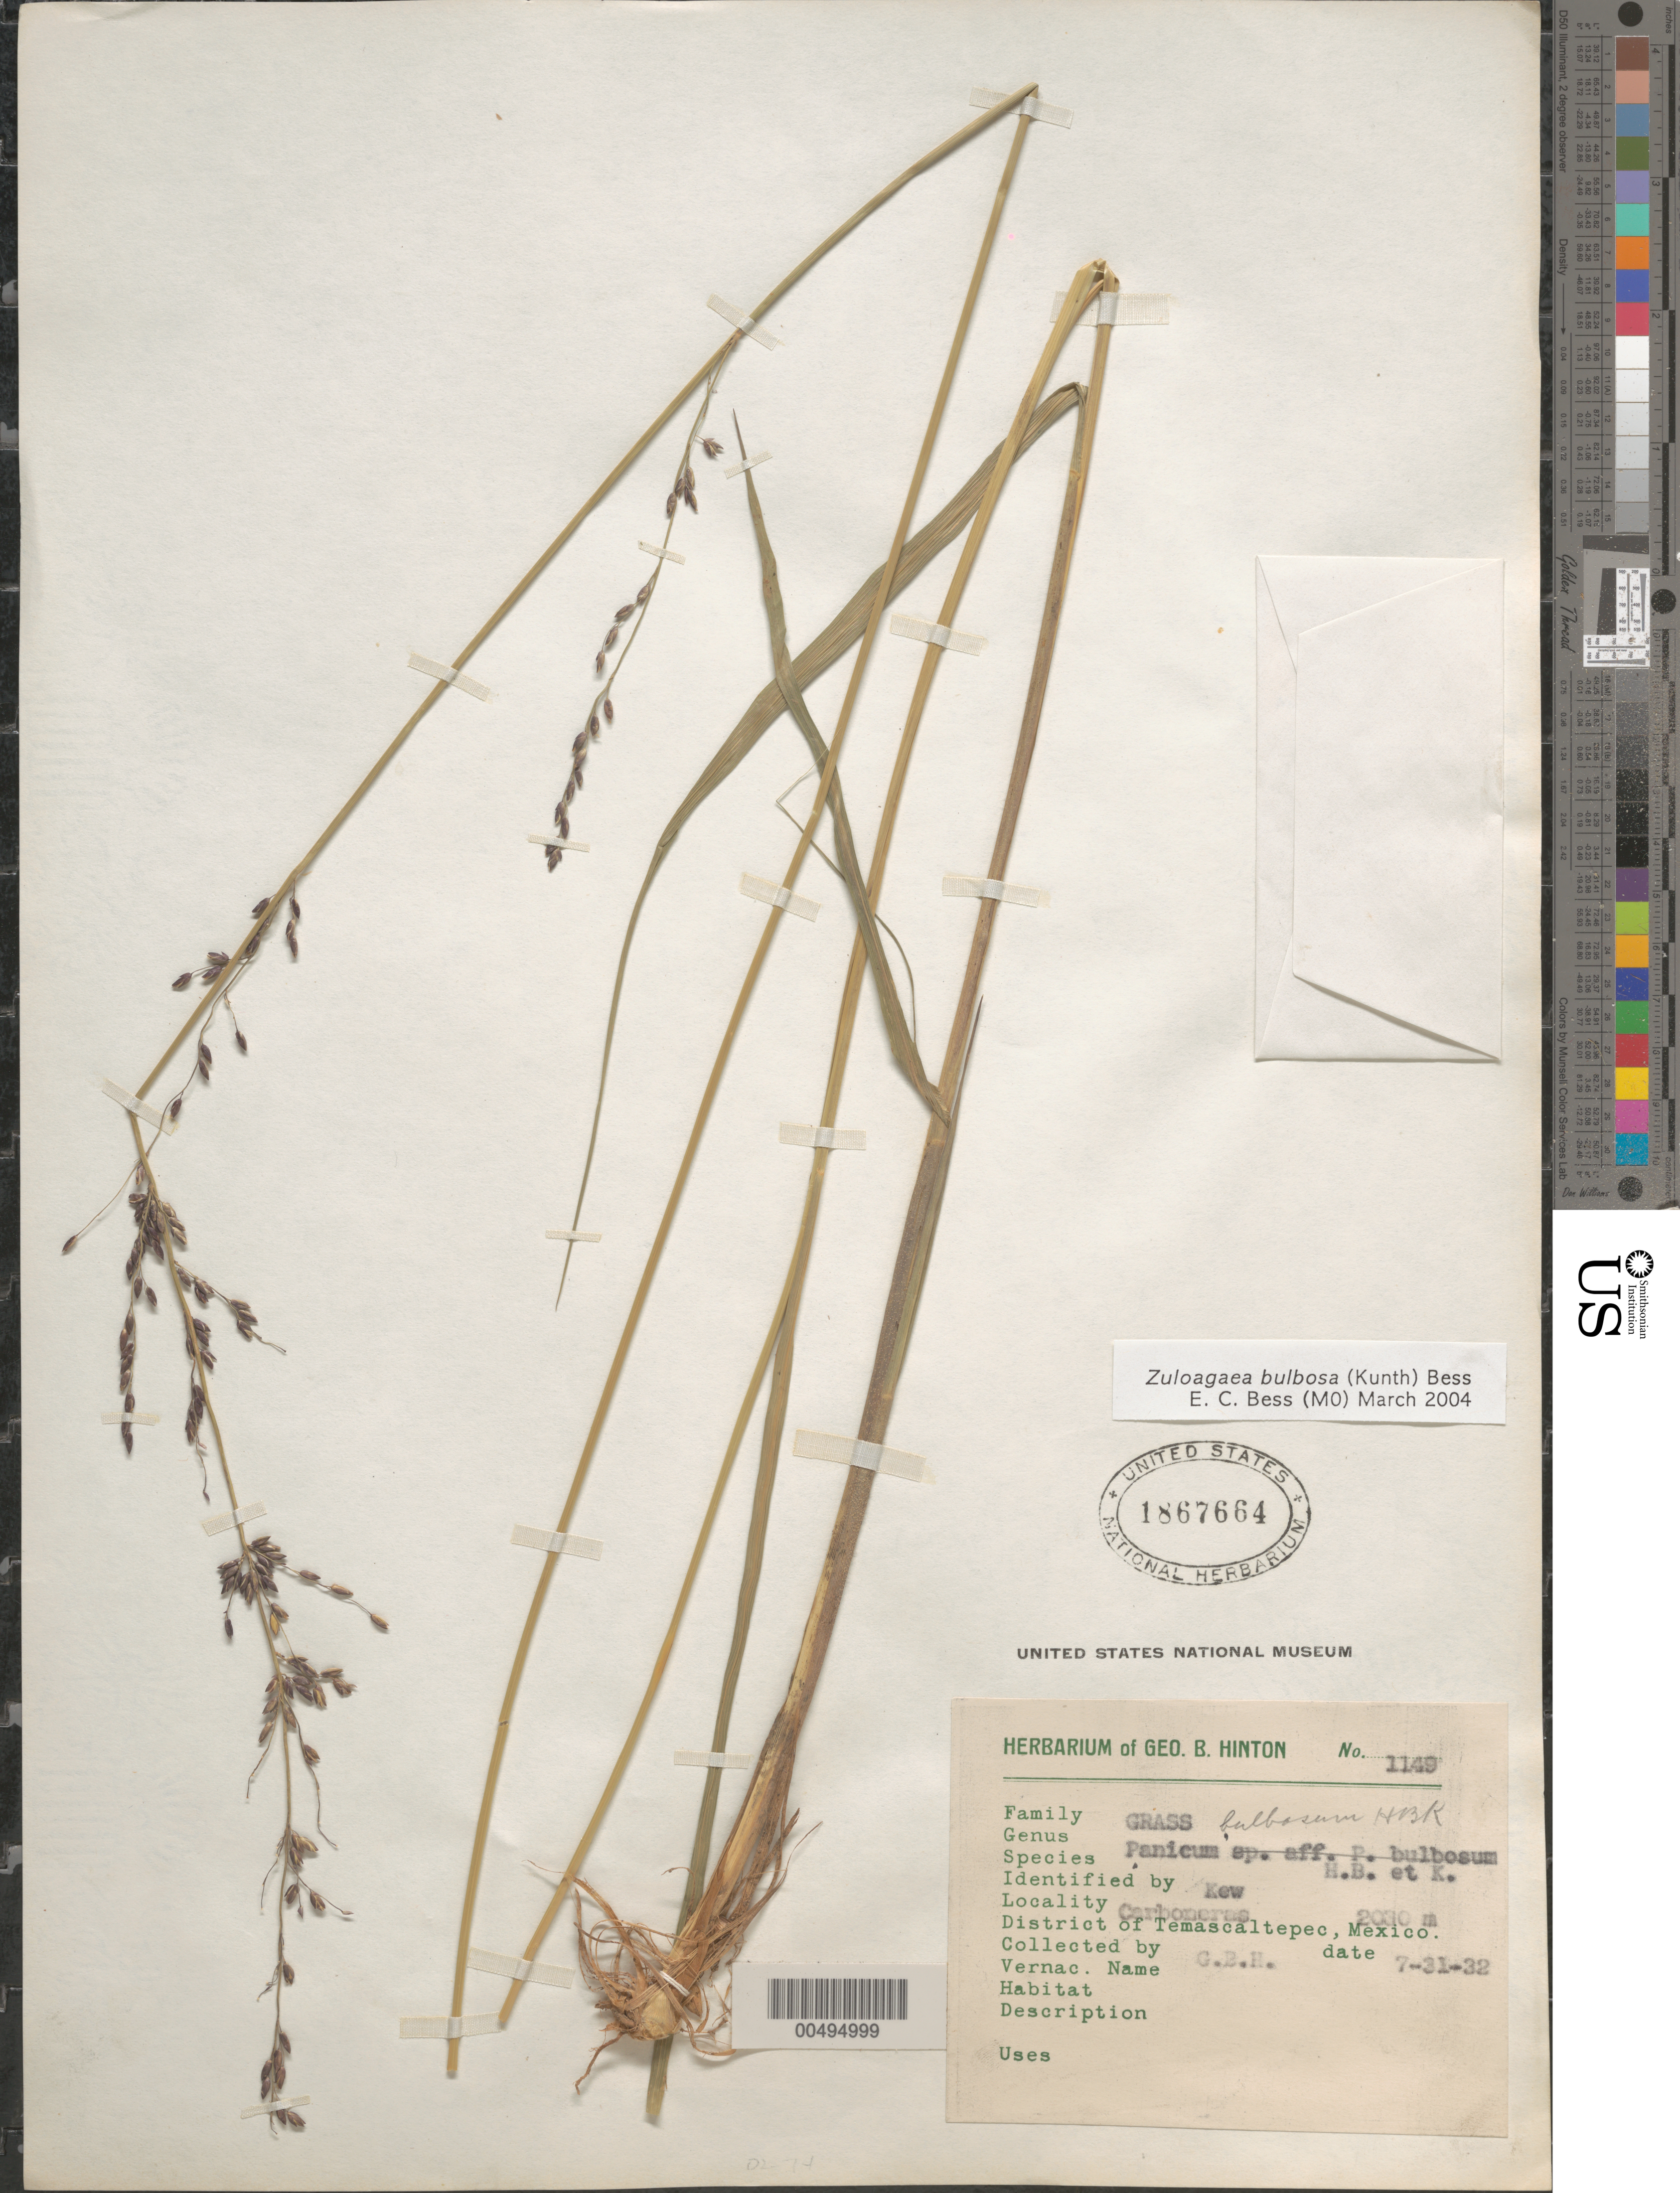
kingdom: Plantae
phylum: Tracheophyta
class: Liliopsida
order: Poales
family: Poaceae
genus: Panicum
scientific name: Panicum bulbosum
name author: Kunth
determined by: Kew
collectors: G. B. Hinton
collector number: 1106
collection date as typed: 31 Jul 1932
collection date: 1932-07-31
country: Mexico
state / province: México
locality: Carboneras, Dist of Temascaltepec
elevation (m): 2630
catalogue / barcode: US 1867664